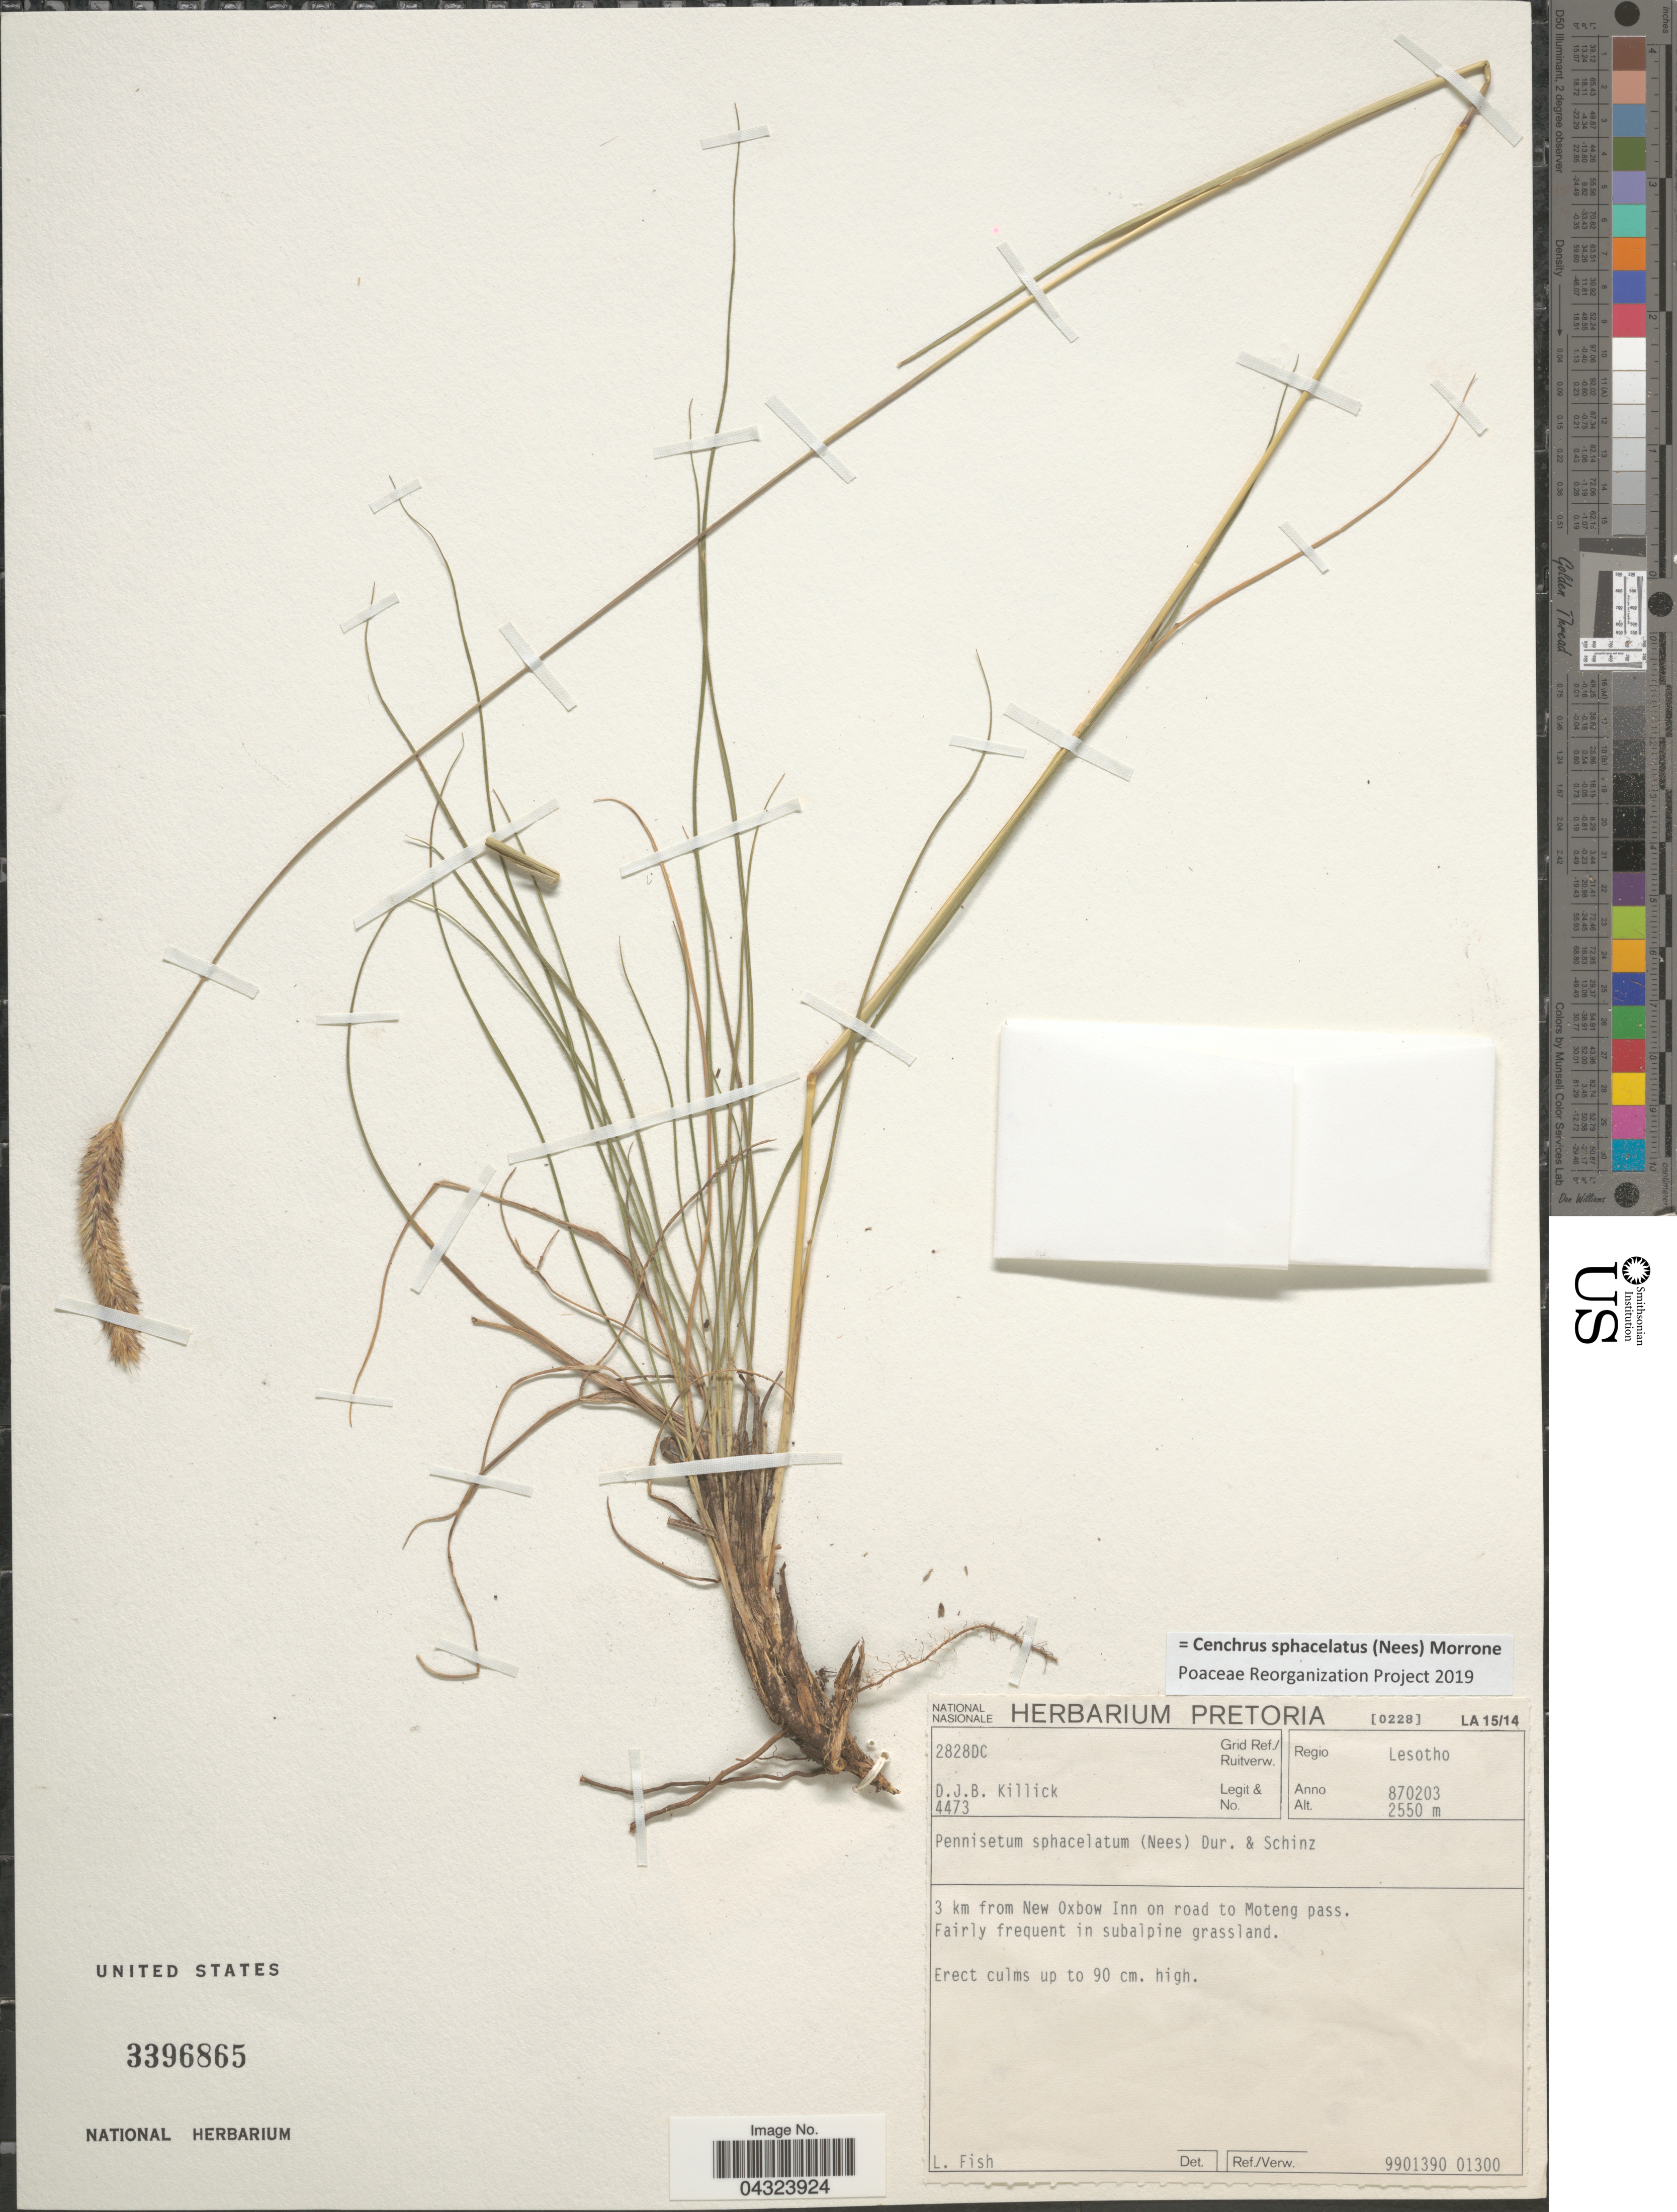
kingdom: Plantae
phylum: Tracheophyta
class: Liliopsida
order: Poales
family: Poaceae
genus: Cenchrus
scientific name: Cenchrus sphacelatus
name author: (Nees) Morrone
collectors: D. Killick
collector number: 4473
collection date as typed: Transcribed d/m/y: 3/2/87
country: Lesotho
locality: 2828DC Grid Ref./Ruitverw. Regio Lesotho. 3 km from New Oxbow Inn on road to Moteng pass.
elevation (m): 2550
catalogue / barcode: US 3396865